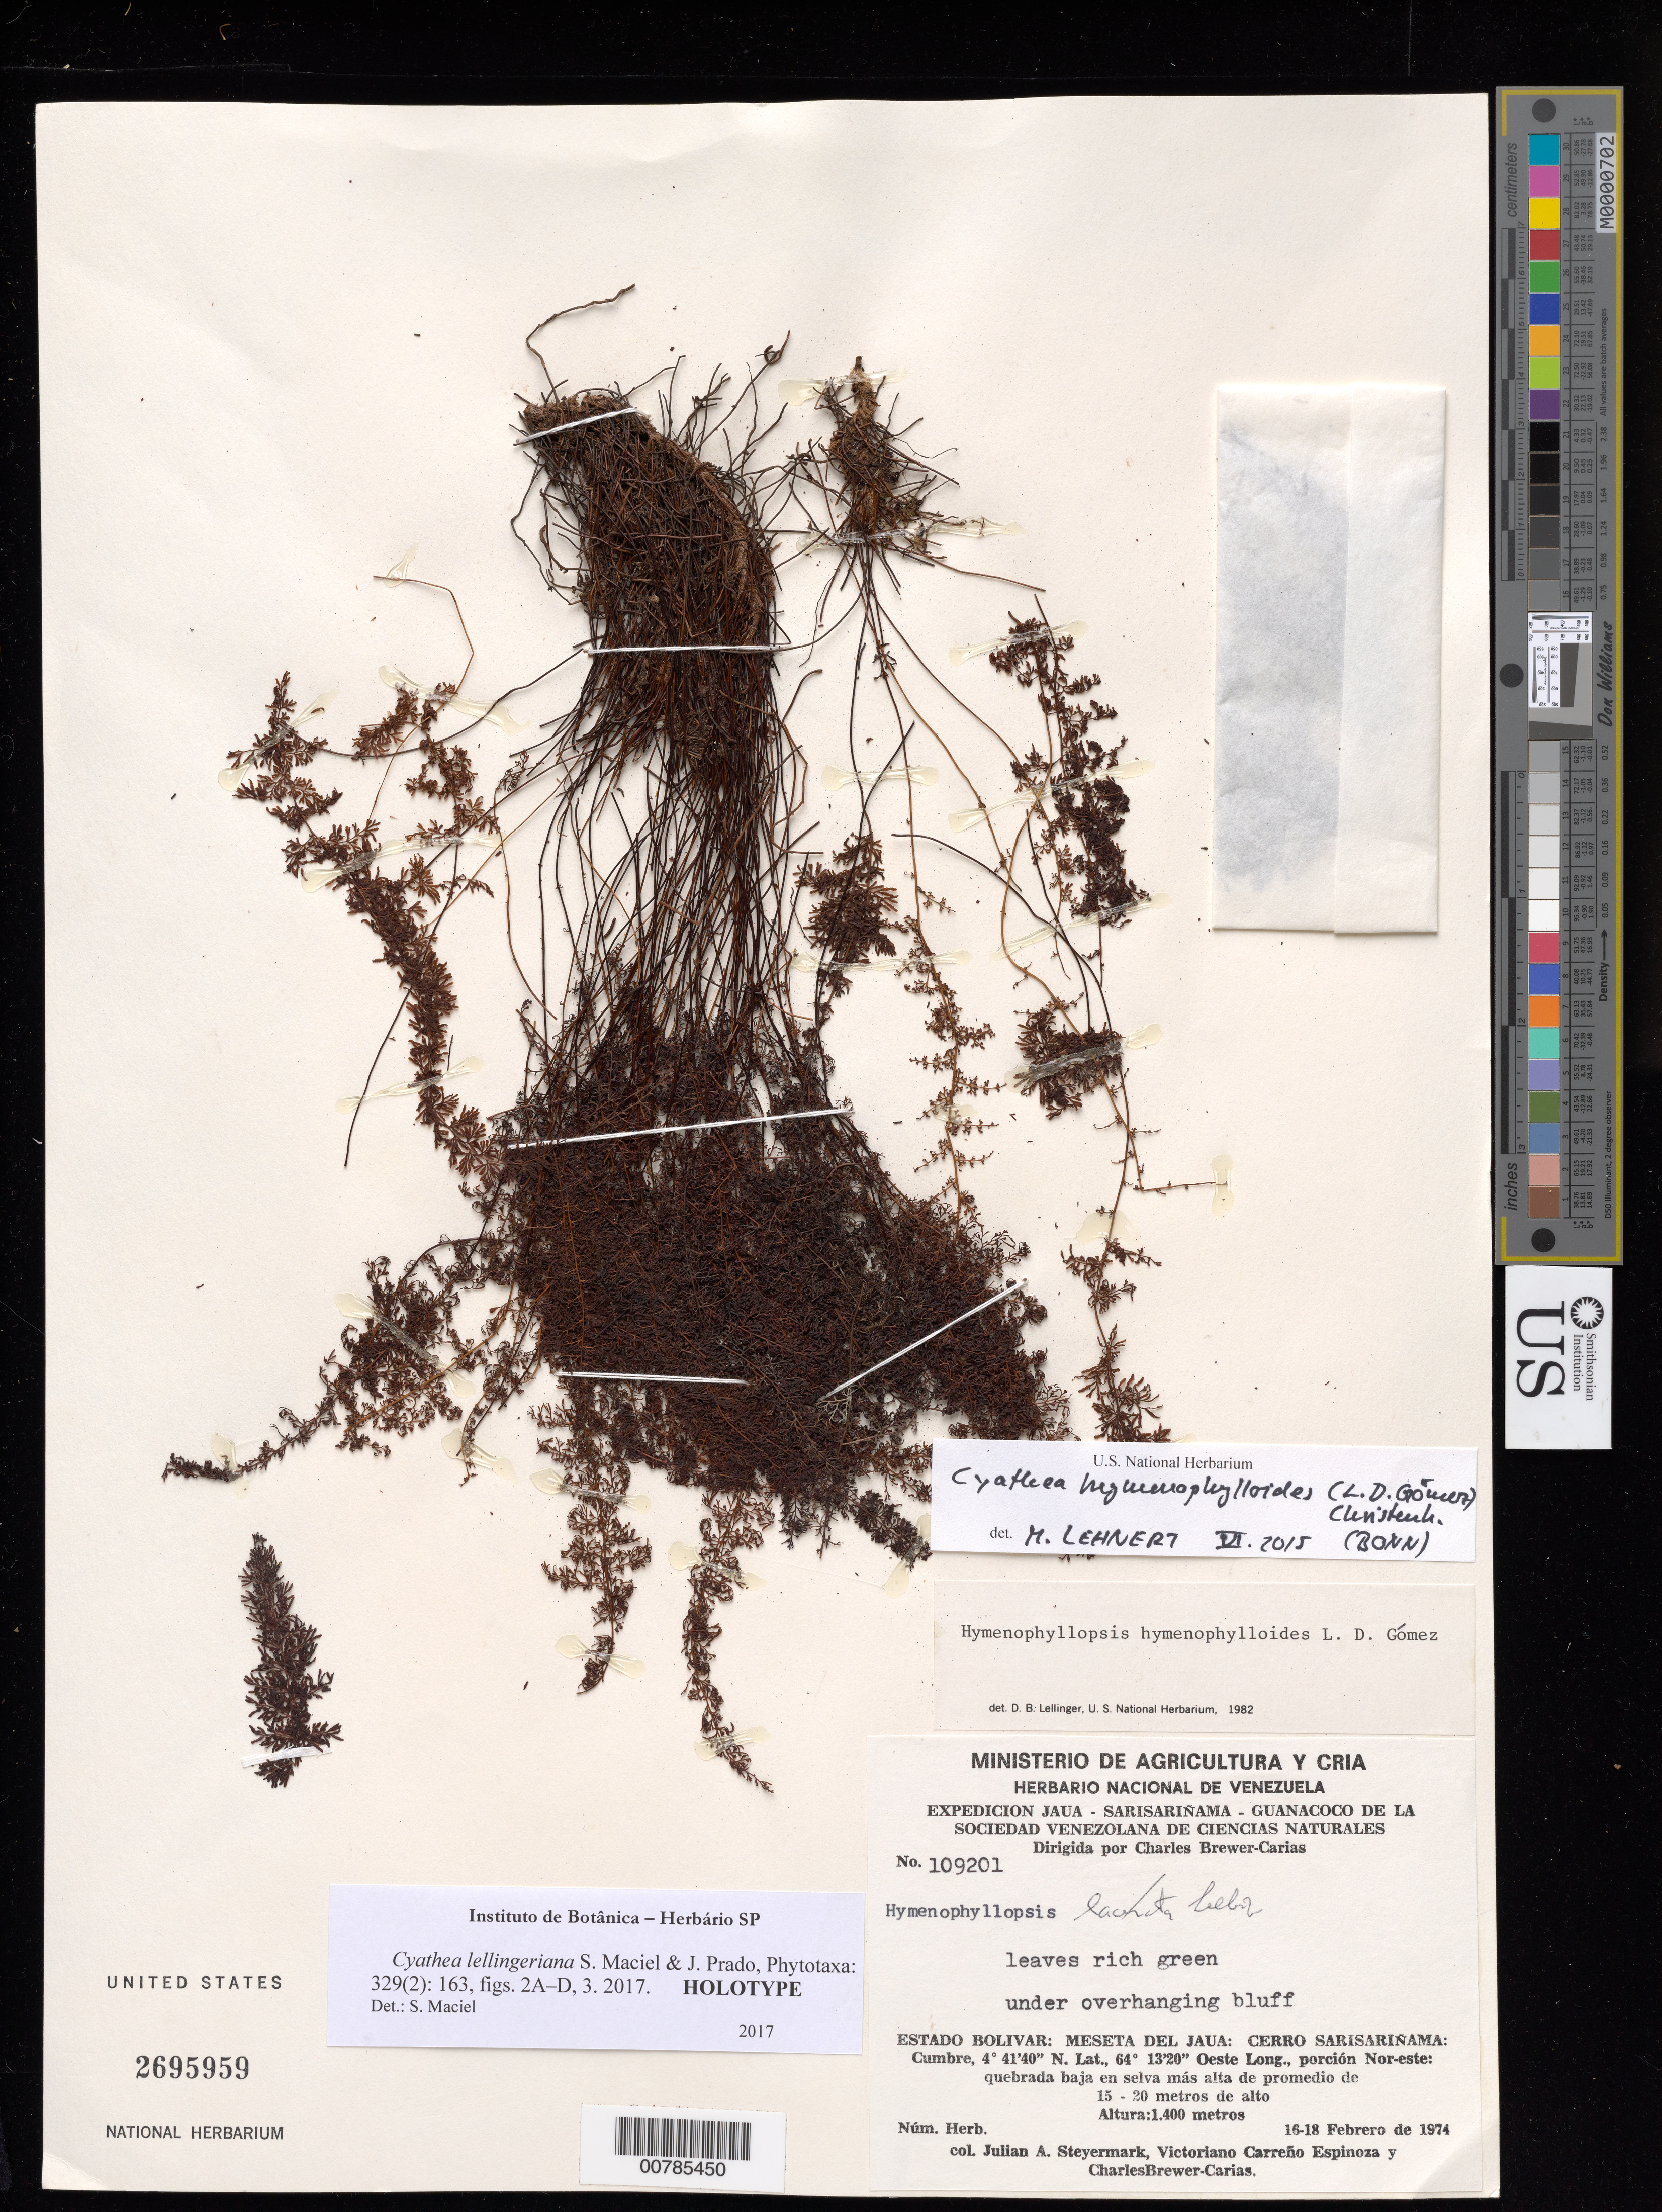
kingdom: Plantae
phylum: Tracheophyta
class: Polypodiopsida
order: Cyatheales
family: Cyatheaceae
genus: Cyathea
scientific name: Cyathea lellingeriana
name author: S. Maciel & J. Prado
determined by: Maciel, Sebastiao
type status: Holotype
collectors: J. Steyermark, V. Carreño E. & C. Brewer-Carias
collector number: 109201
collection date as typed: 16-Feb-74 to 18-Feb-74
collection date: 1974-02-16/1974-02-18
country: Venezuela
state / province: Bolívar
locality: Meseta del Jaua: Cerro Sarisariñama, summit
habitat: Quebrada baja en selva mas alta de promedio de 15-20 m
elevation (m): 1400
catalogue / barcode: US 2695959